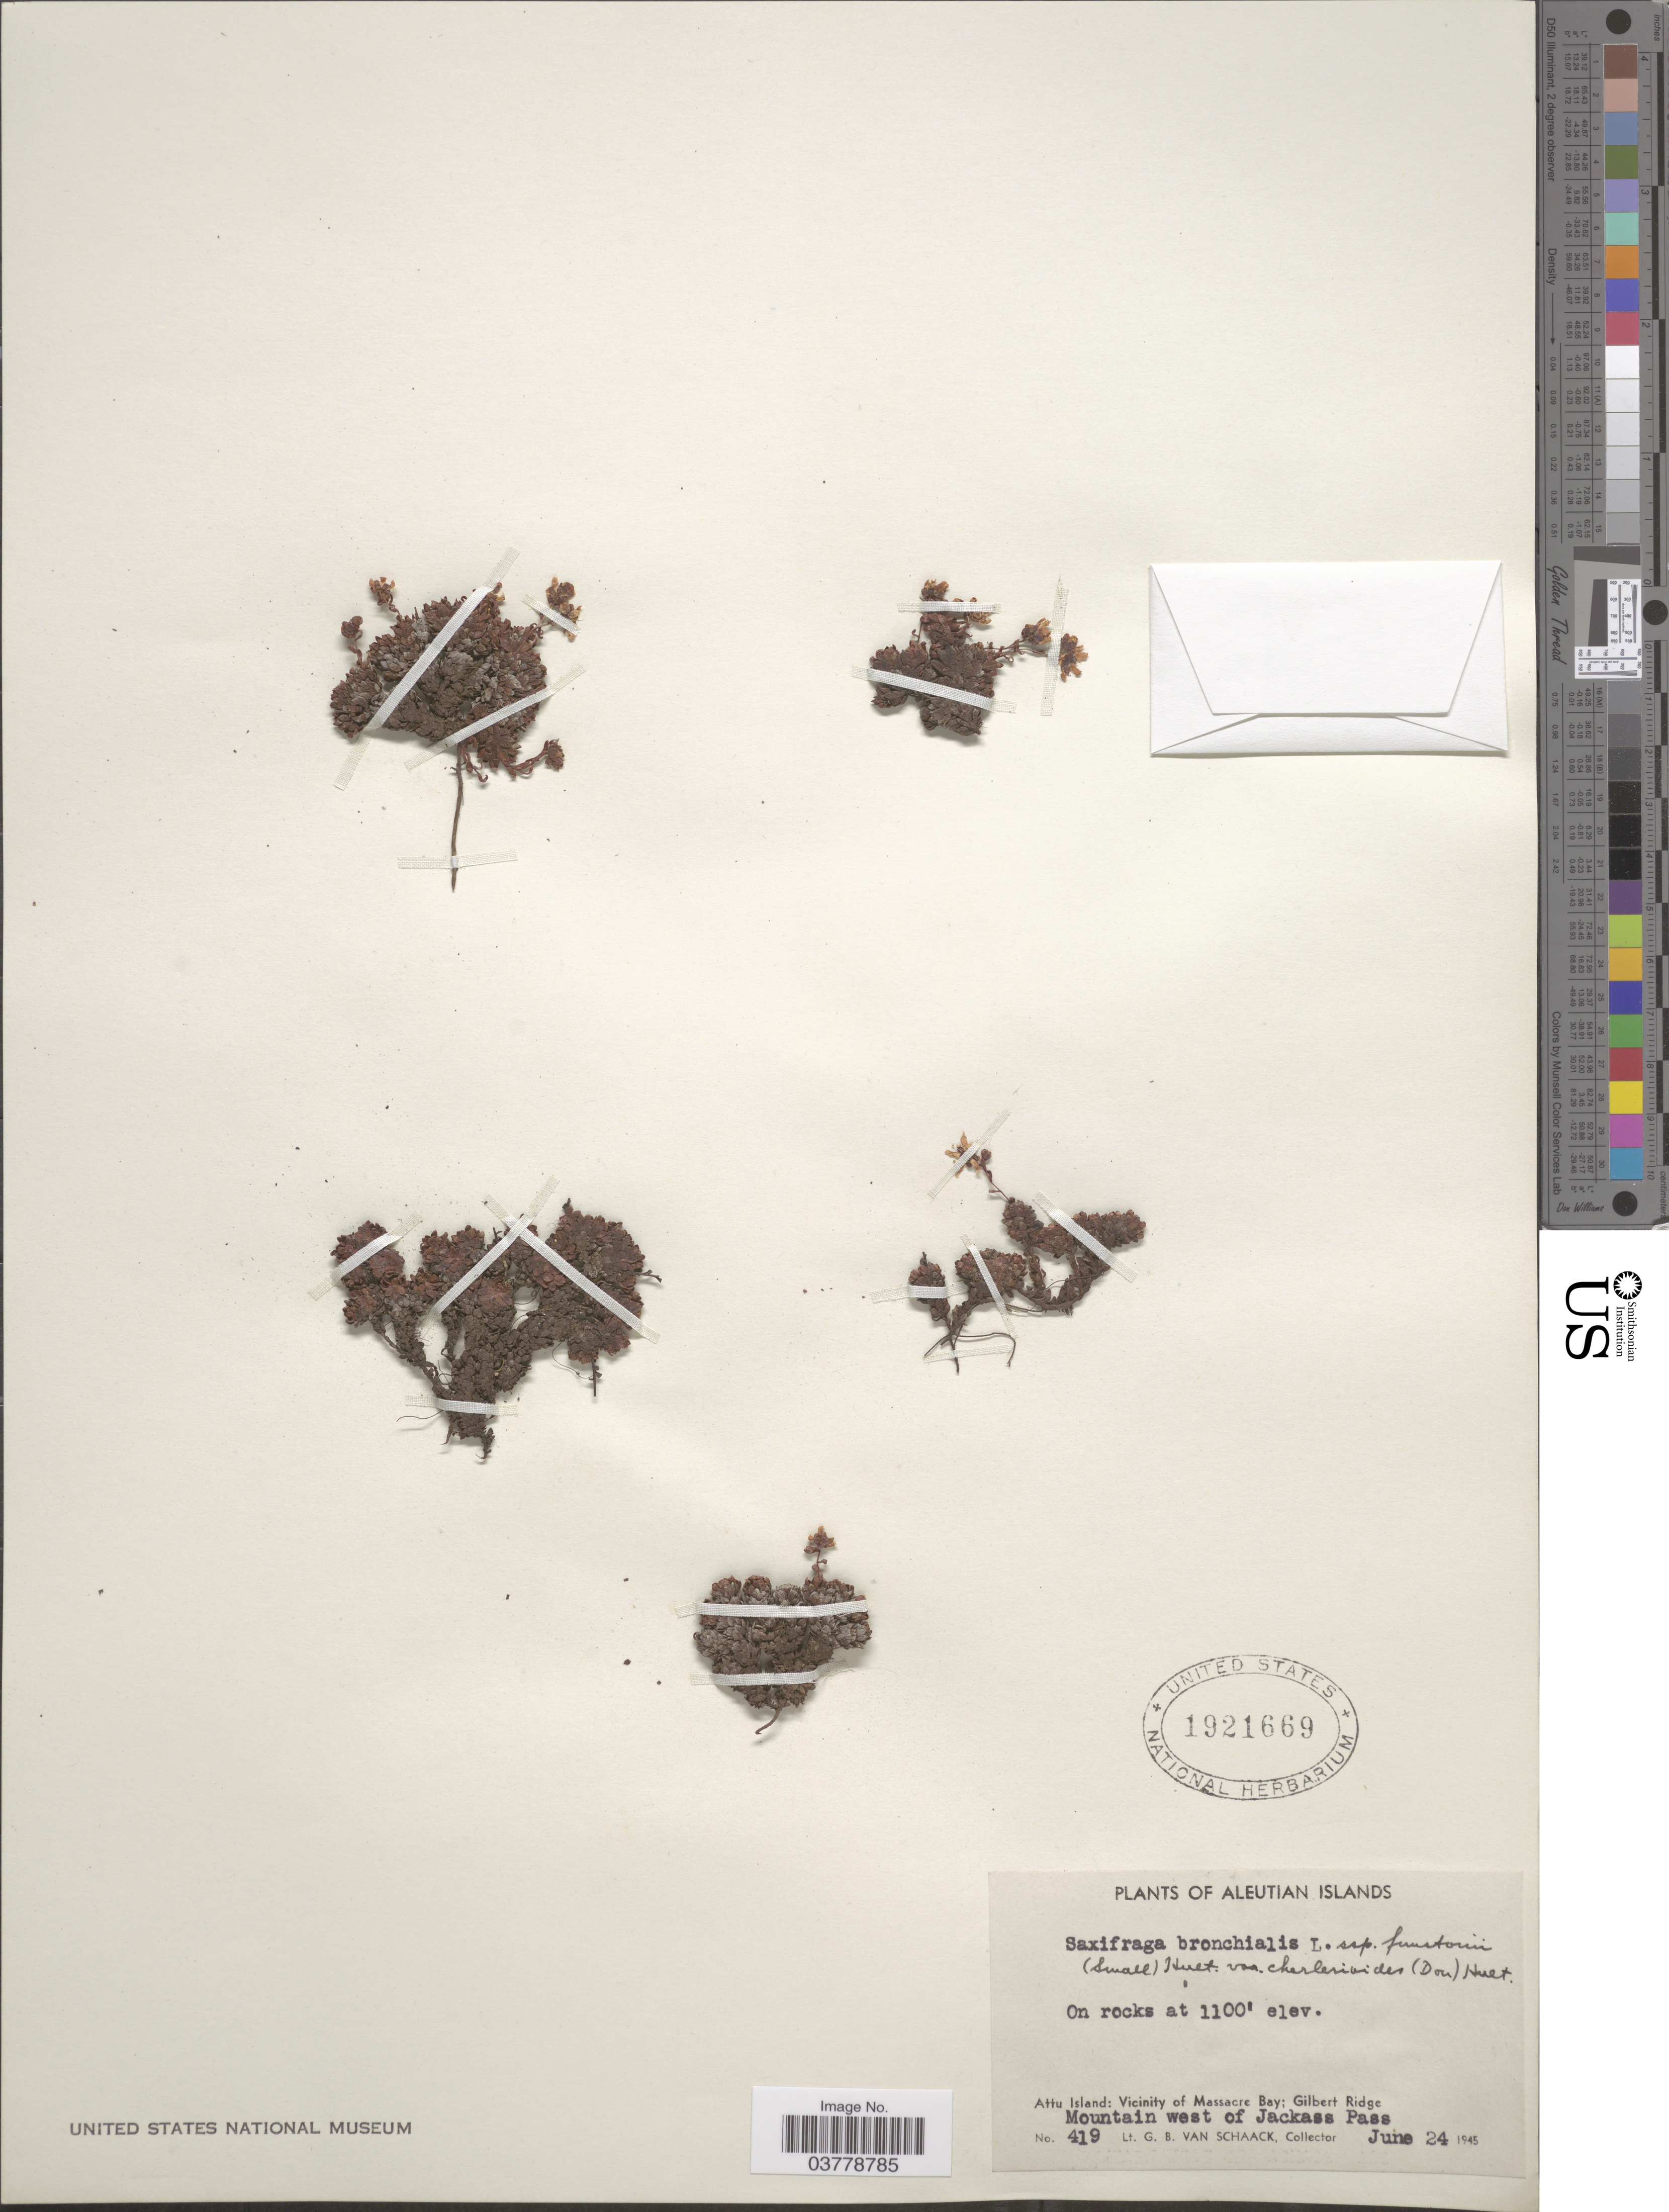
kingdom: Plantae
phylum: Tracheophyta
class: Magnoliopsida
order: Saxifragales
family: Saxifragaceae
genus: Saxifraga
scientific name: Saxifraga cherlerioides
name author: D. Don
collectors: G. Van Schaack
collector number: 419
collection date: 1945-06-24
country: United States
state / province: Alaska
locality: Aleutian Islands. Attu Island: Vicinity of Massacre Bay; Gilbert Ridge. Mountain west of Jackass Pass.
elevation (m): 335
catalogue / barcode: US 1921669